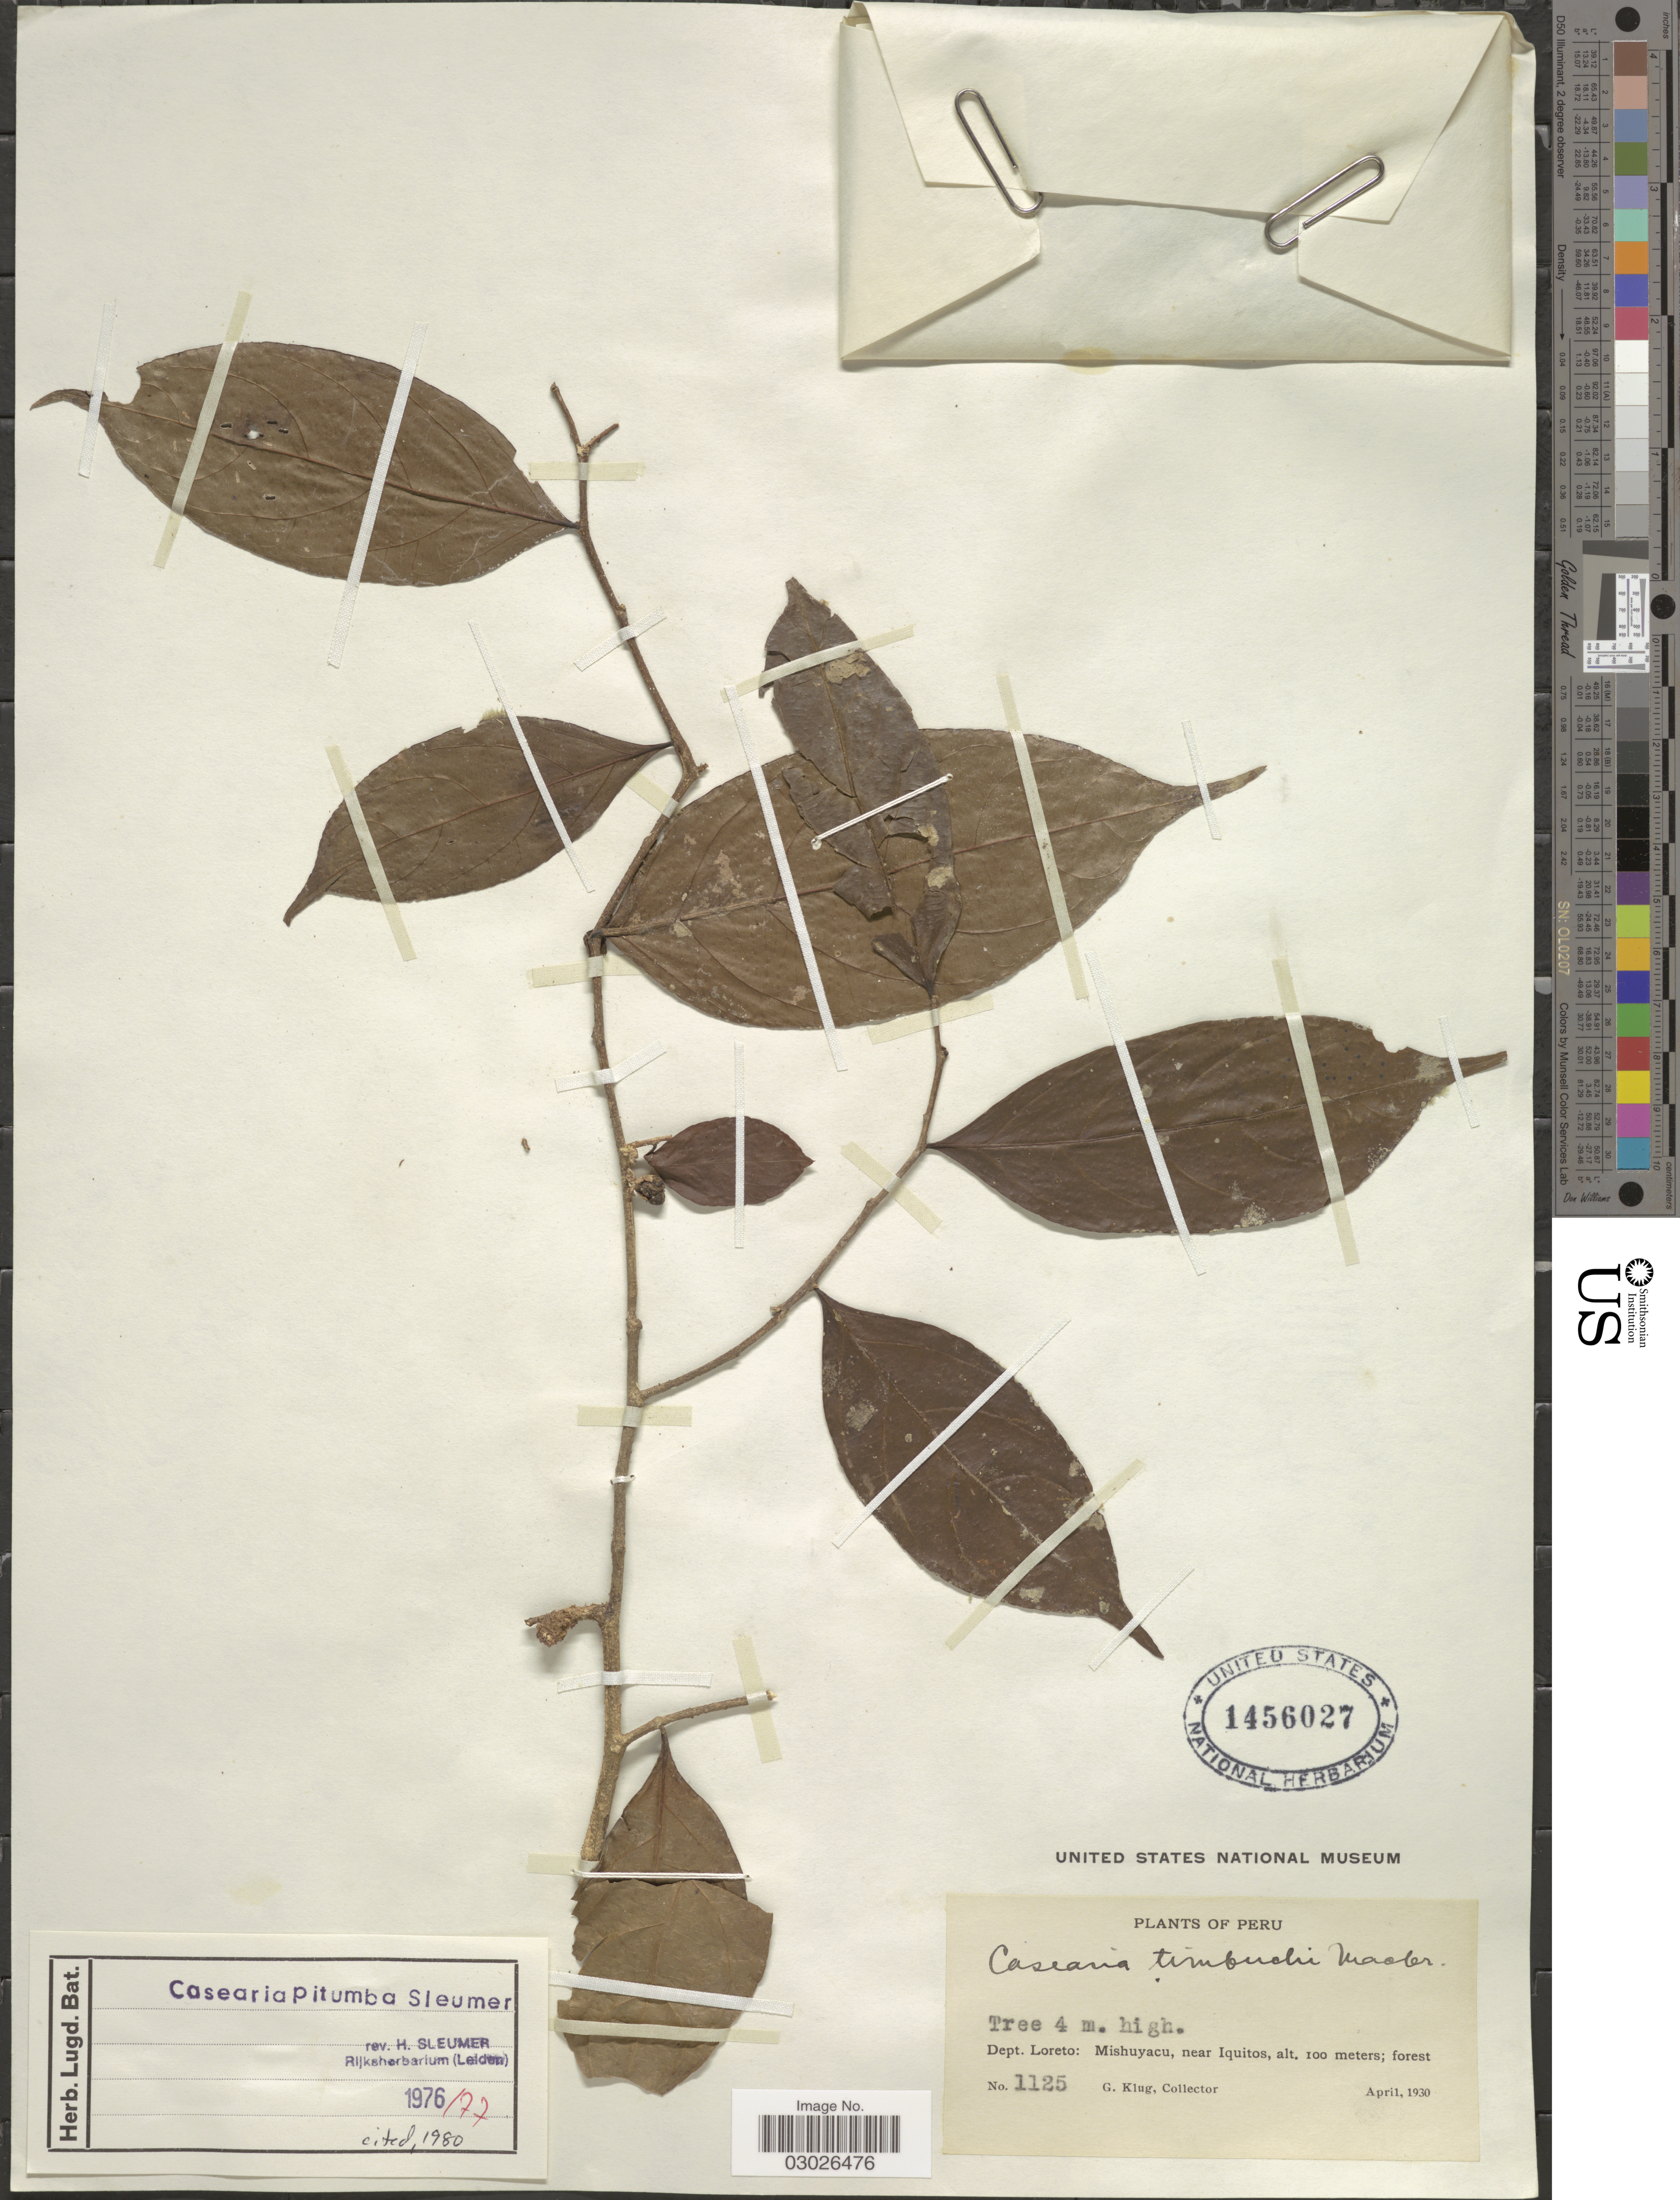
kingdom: Plantae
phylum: Tracheophyta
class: Magnoliopsida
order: Malpighiales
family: Salicaceae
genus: Casearia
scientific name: Casearia pitumba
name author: Sleumer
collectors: G. Klug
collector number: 1125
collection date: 1930-04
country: Peru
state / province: Loreto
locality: Dept. Loreto: Mishuyacu, near Iquitos.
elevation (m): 100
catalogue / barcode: US 1456027